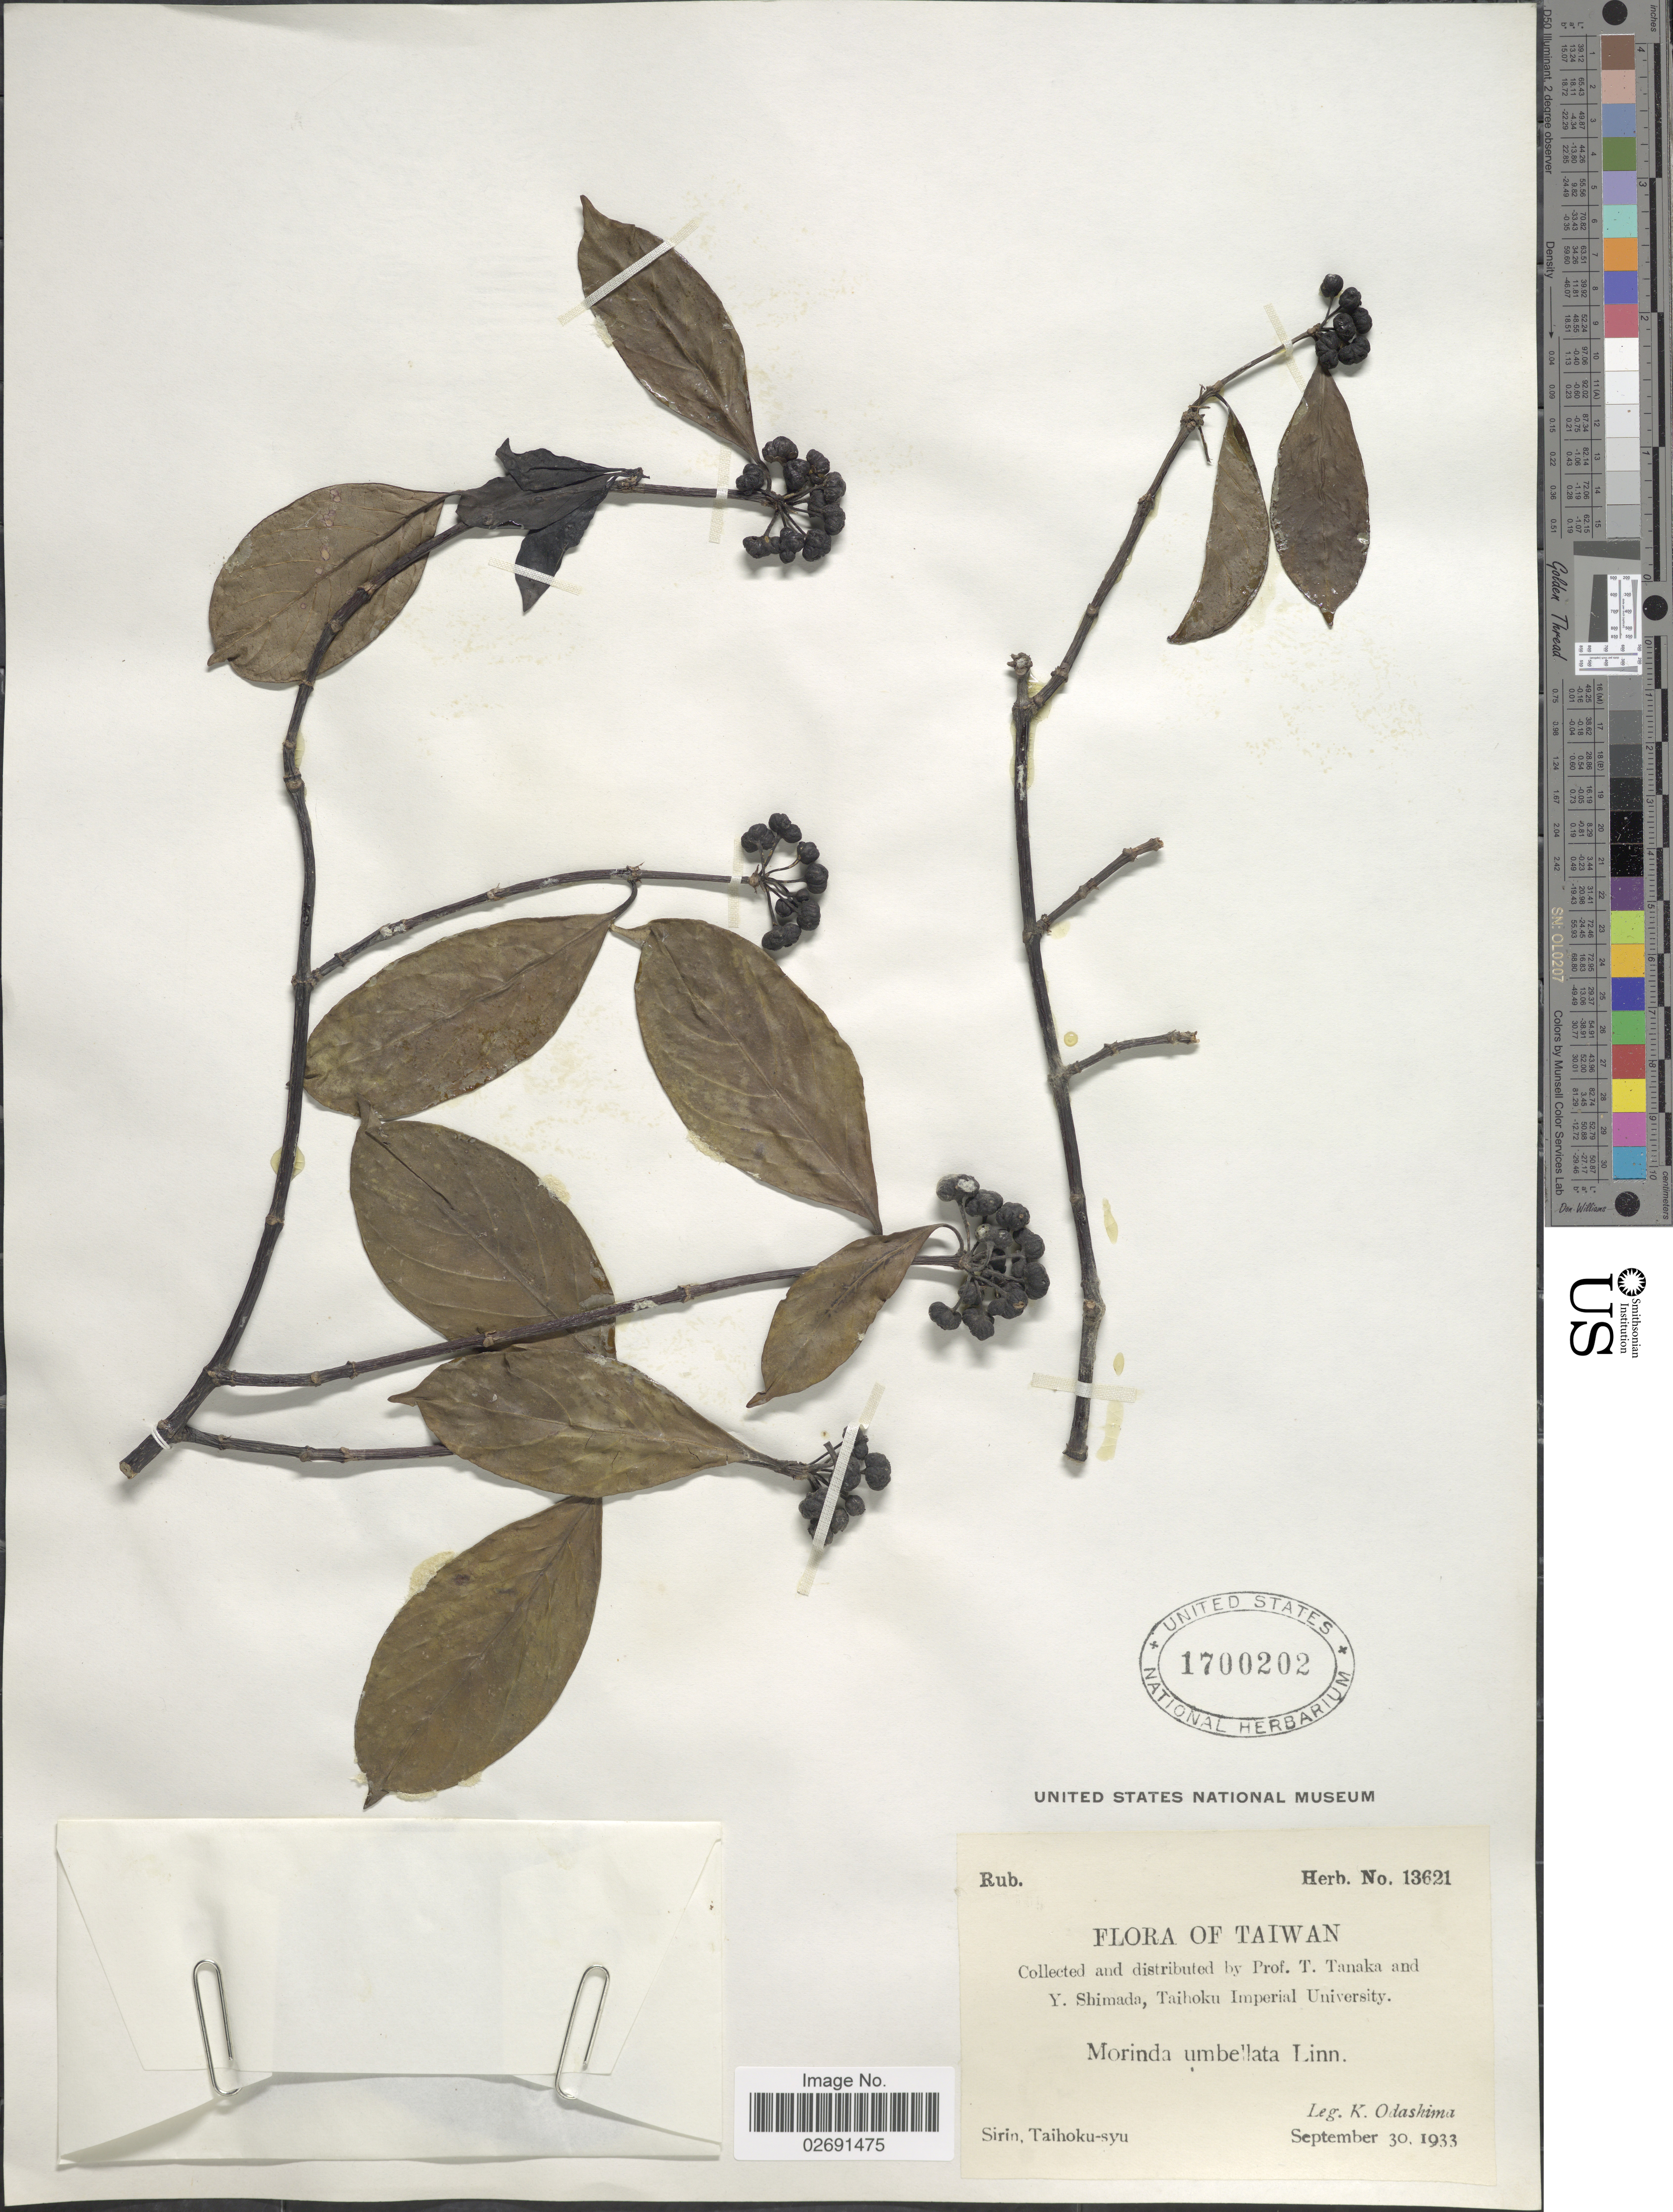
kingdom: Plantae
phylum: Tracheophyta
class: Magnoliopsida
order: Gentianales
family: Rubiaceae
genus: Gynochthodes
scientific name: Gynochthodes umbellata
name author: (L.) Razafim. & B. Bremer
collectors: K. Odashima, T. Tanaka & Y. Shimada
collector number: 13621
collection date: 1933-09-30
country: Taiwan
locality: Sirin, Taihoku-syu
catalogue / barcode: US 1700202